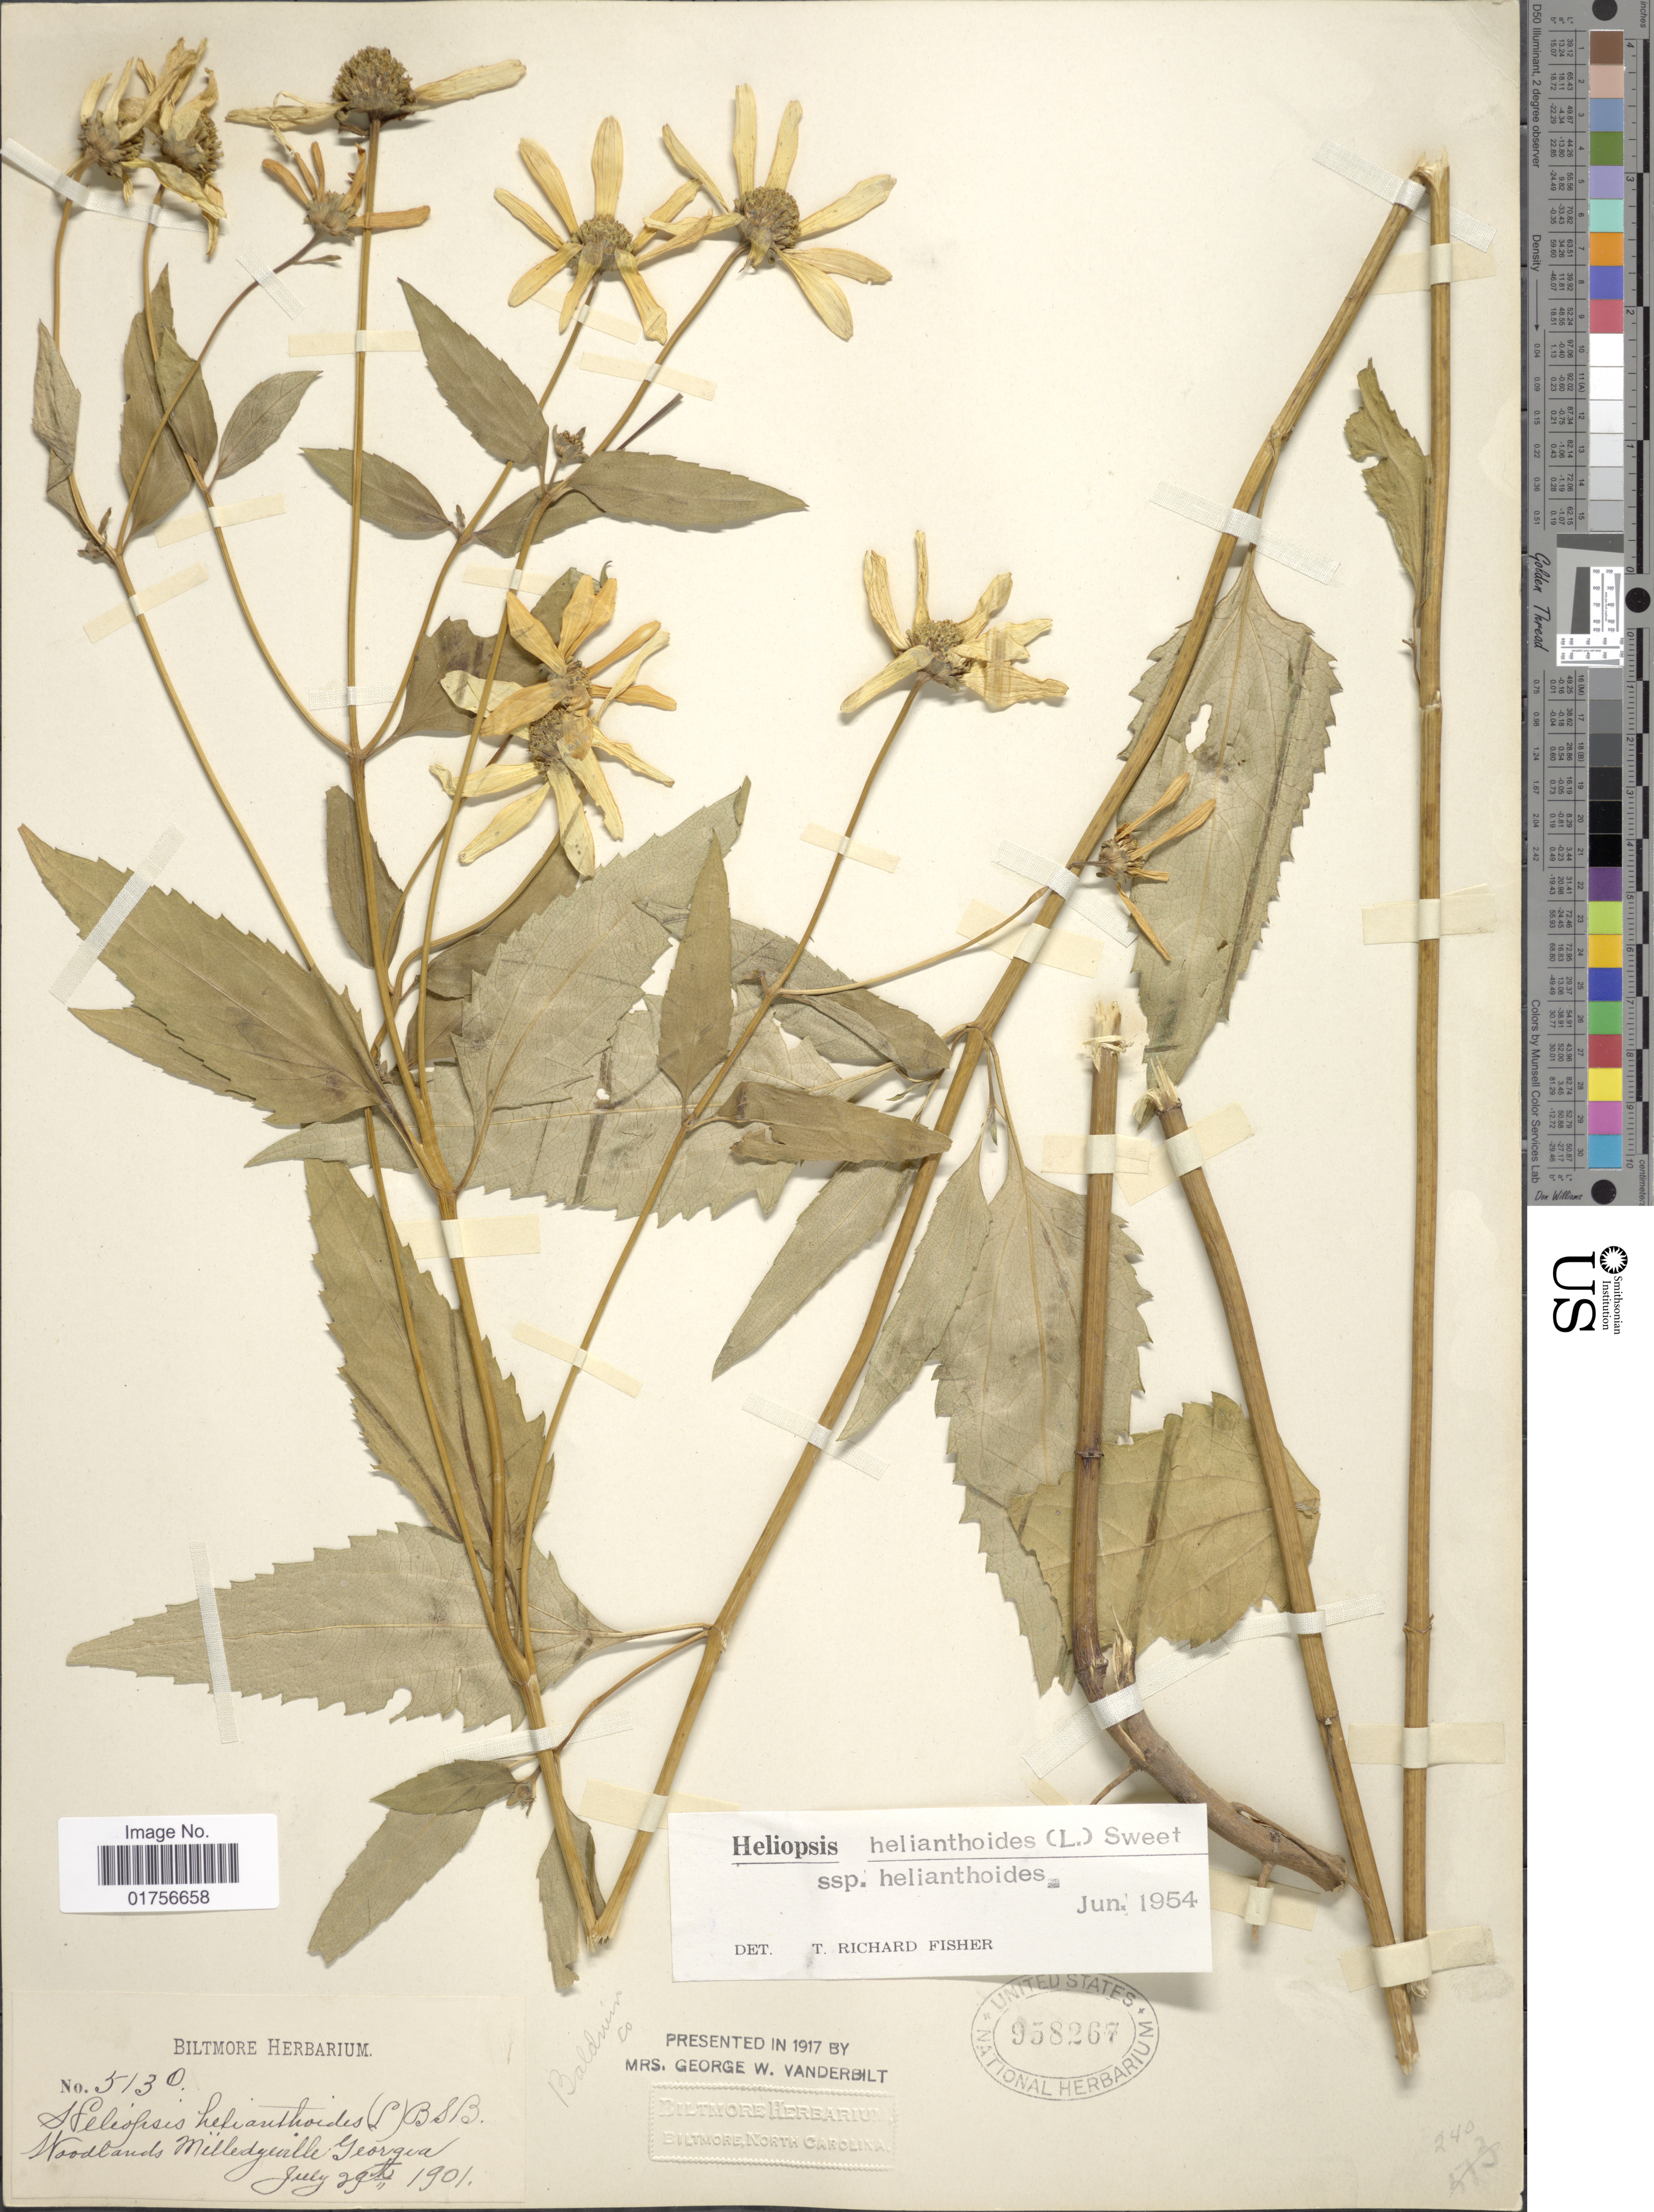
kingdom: Plantae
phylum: Tracheophyta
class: Magnoliopsida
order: Asterales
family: Asteraceae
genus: Heliopsis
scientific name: Heliopsis helianthoides subsp. helianthoides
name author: (L.) Sweet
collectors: ex herb. Biltmore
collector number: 5130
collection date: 1901-07-29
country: United States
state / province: Georgia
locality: Woodlands Milledyville, Georgia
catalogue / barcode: US 958267